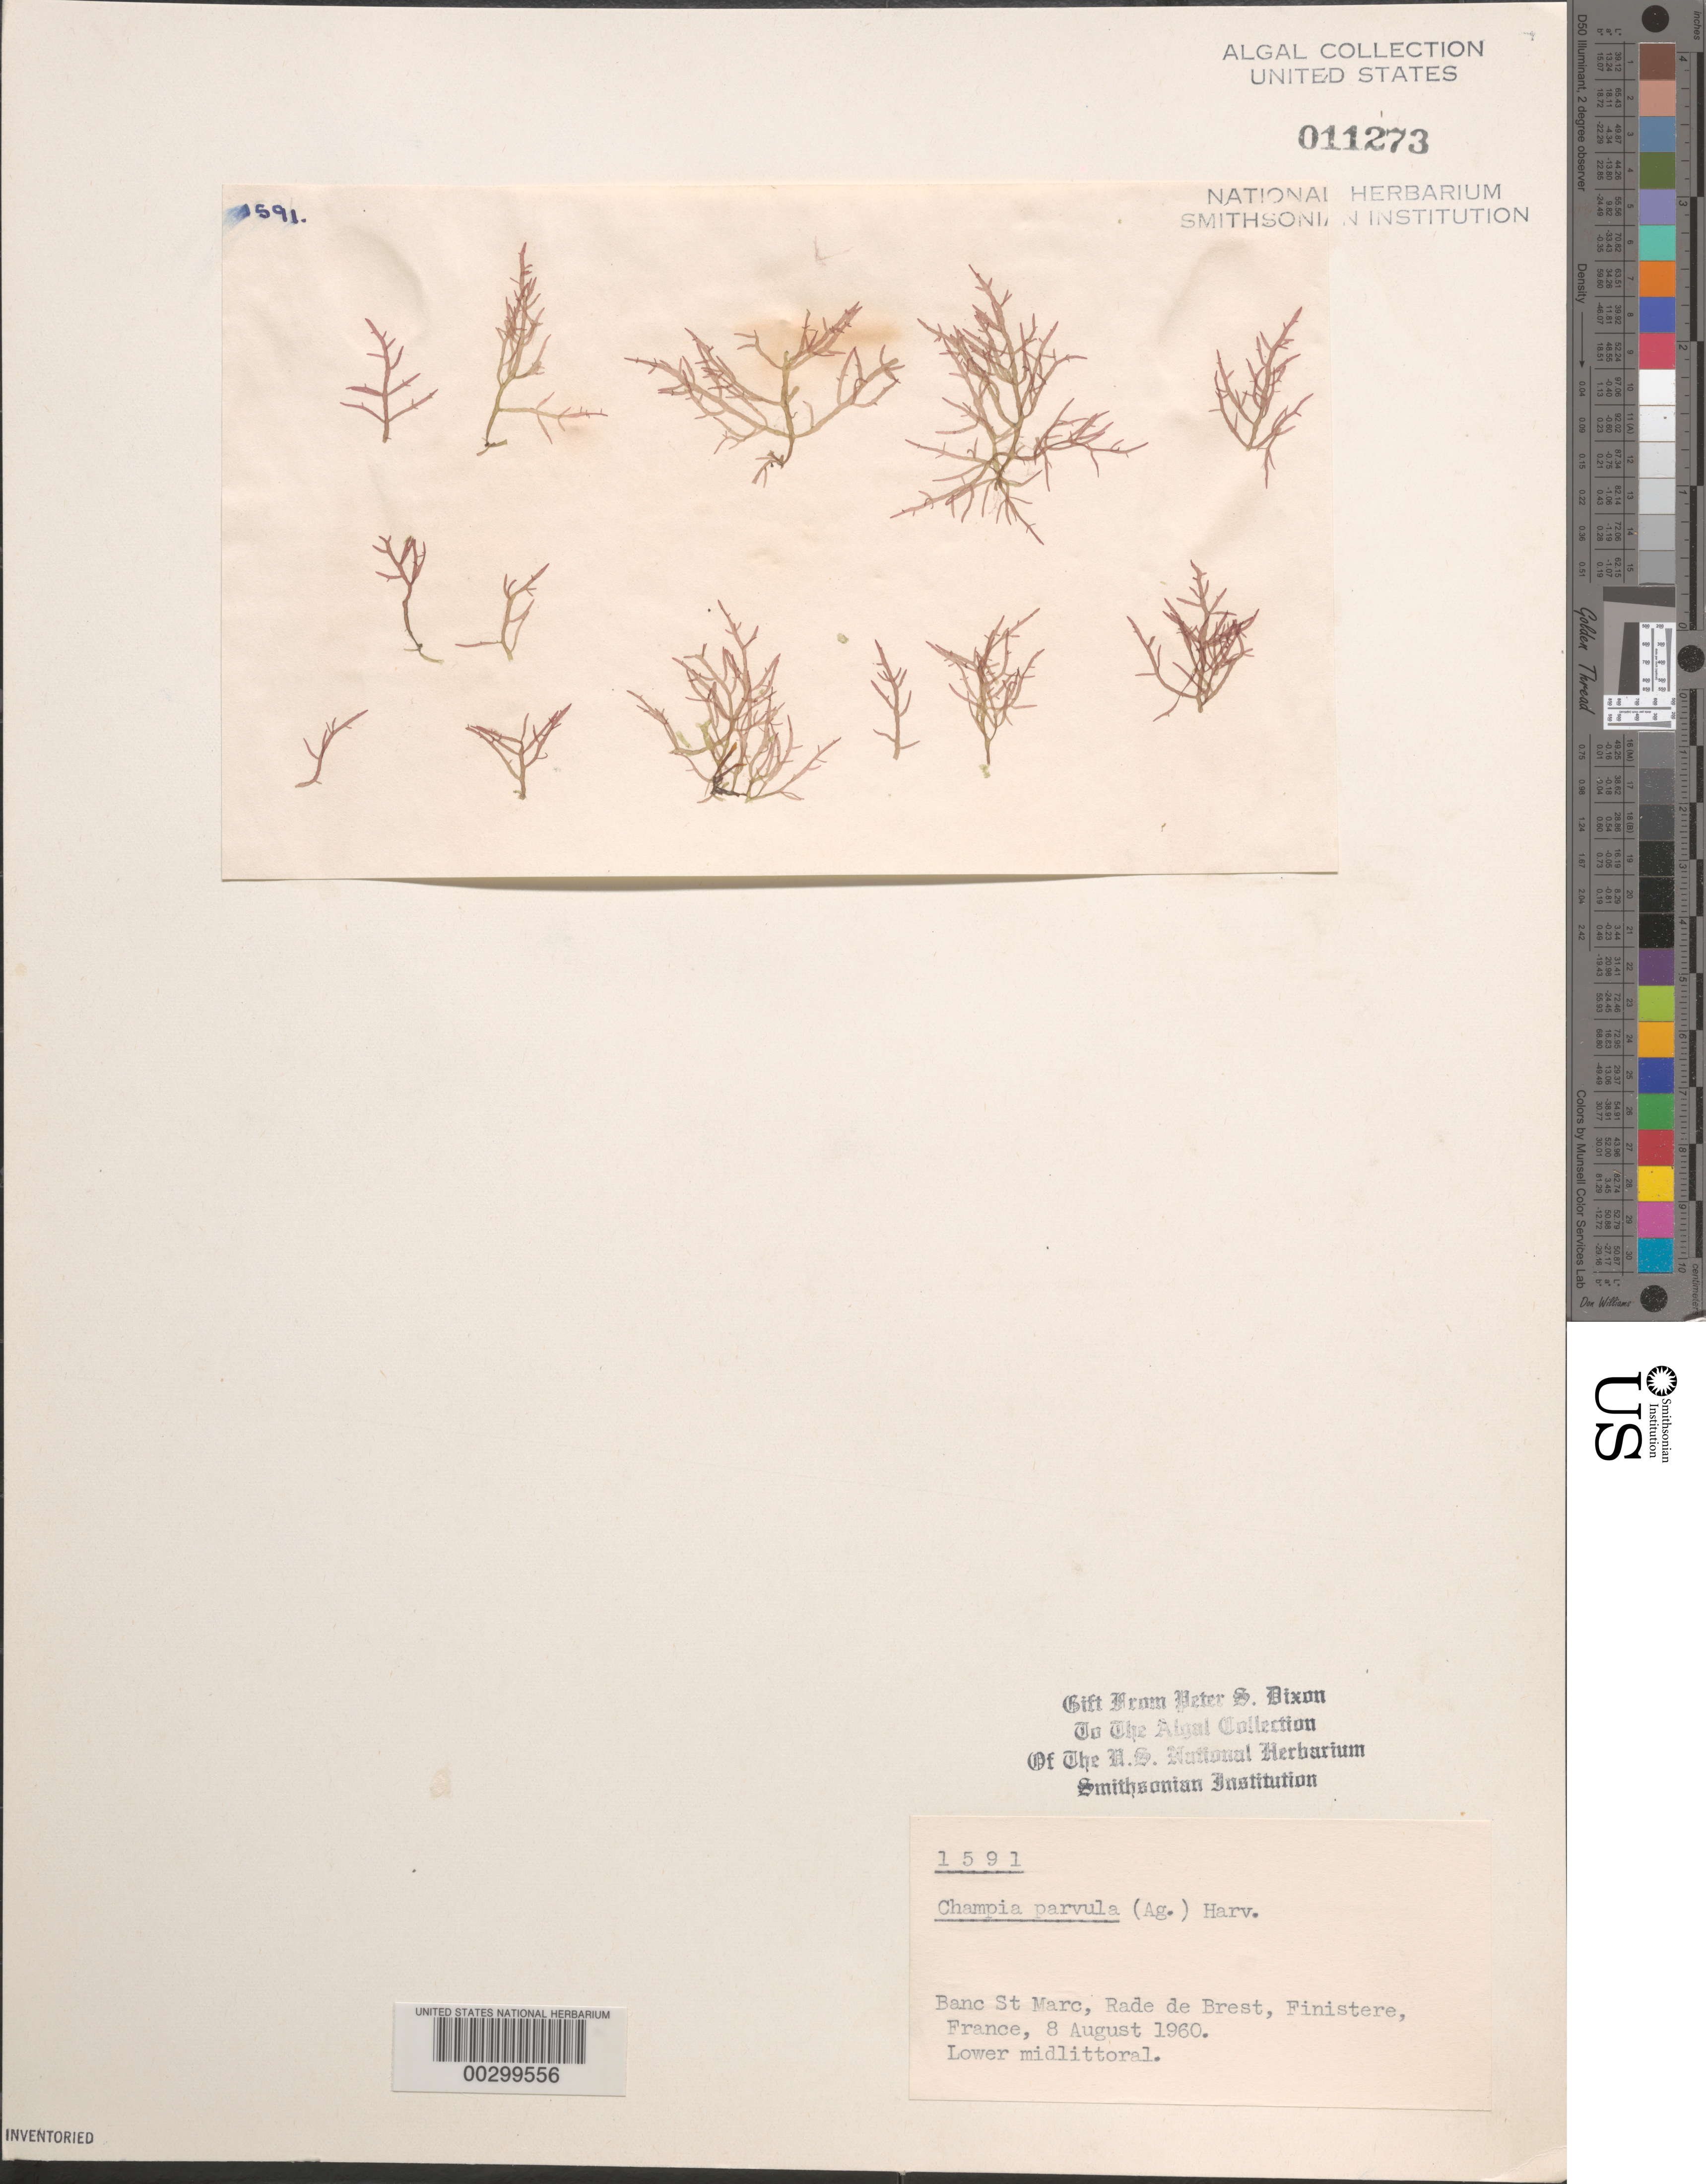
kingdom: Plantae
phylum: Rhodophyta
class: Florideophyceae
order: Rhodymeniales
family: Champiaceae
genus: Champia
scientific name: Champia parvula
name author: (C. Agardh) Harv.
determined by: Dixon, P. S.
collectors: P. S. Dixon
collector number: PSD 1591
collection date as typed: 08 Aug 1960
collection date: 1960-08-08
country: France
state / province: Bretagne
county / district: Finistère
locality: Banc St. Marc, Rade de Brest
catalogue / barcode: US 11273